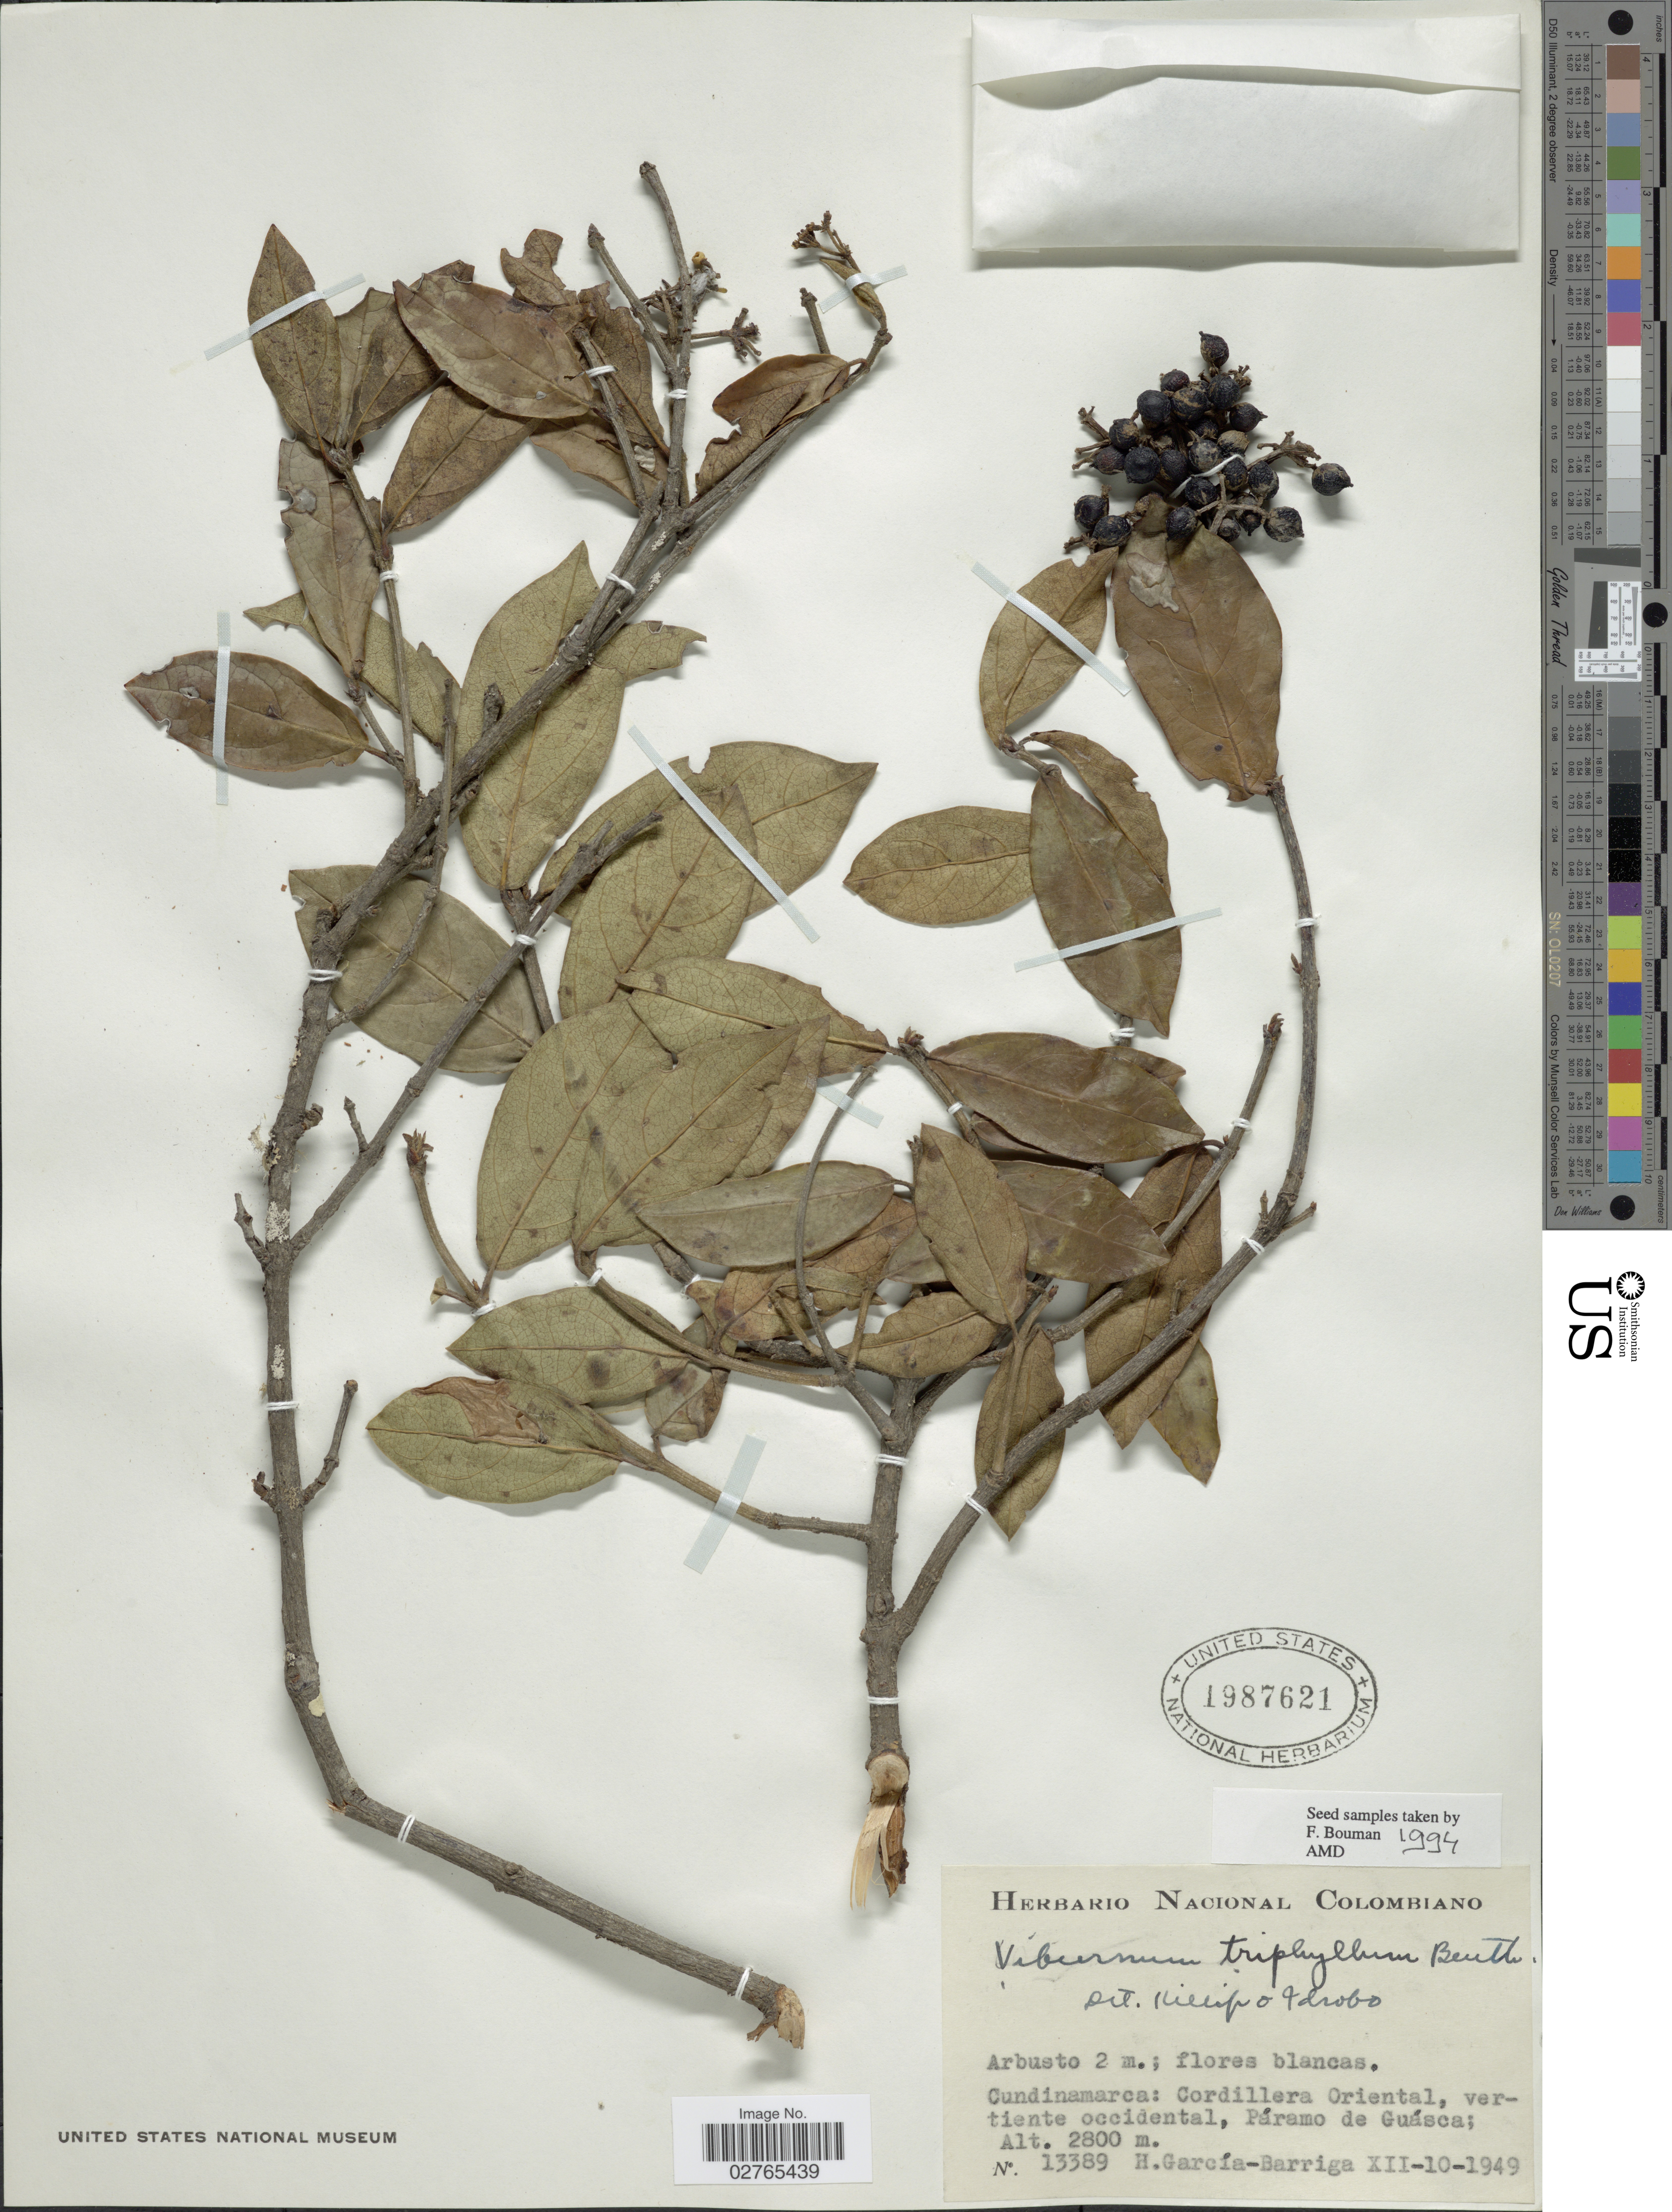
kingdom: Plantae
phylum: Tracheophyta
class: Magnoliopsida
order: Dipsacales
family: Viburnaceae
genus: Viburnum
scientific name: Viburnum triphyllum f. lanceolatum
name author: Killip & A.C. Sm.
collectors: H. García Barriga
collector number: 13389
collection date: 1949-12-10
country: Colombia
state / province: Cundinamarca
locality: Cundinamarca: Cordillera Oriental, vertiente occidental, Páramo de Guásca.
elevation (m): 2800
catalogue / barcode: US 1987621